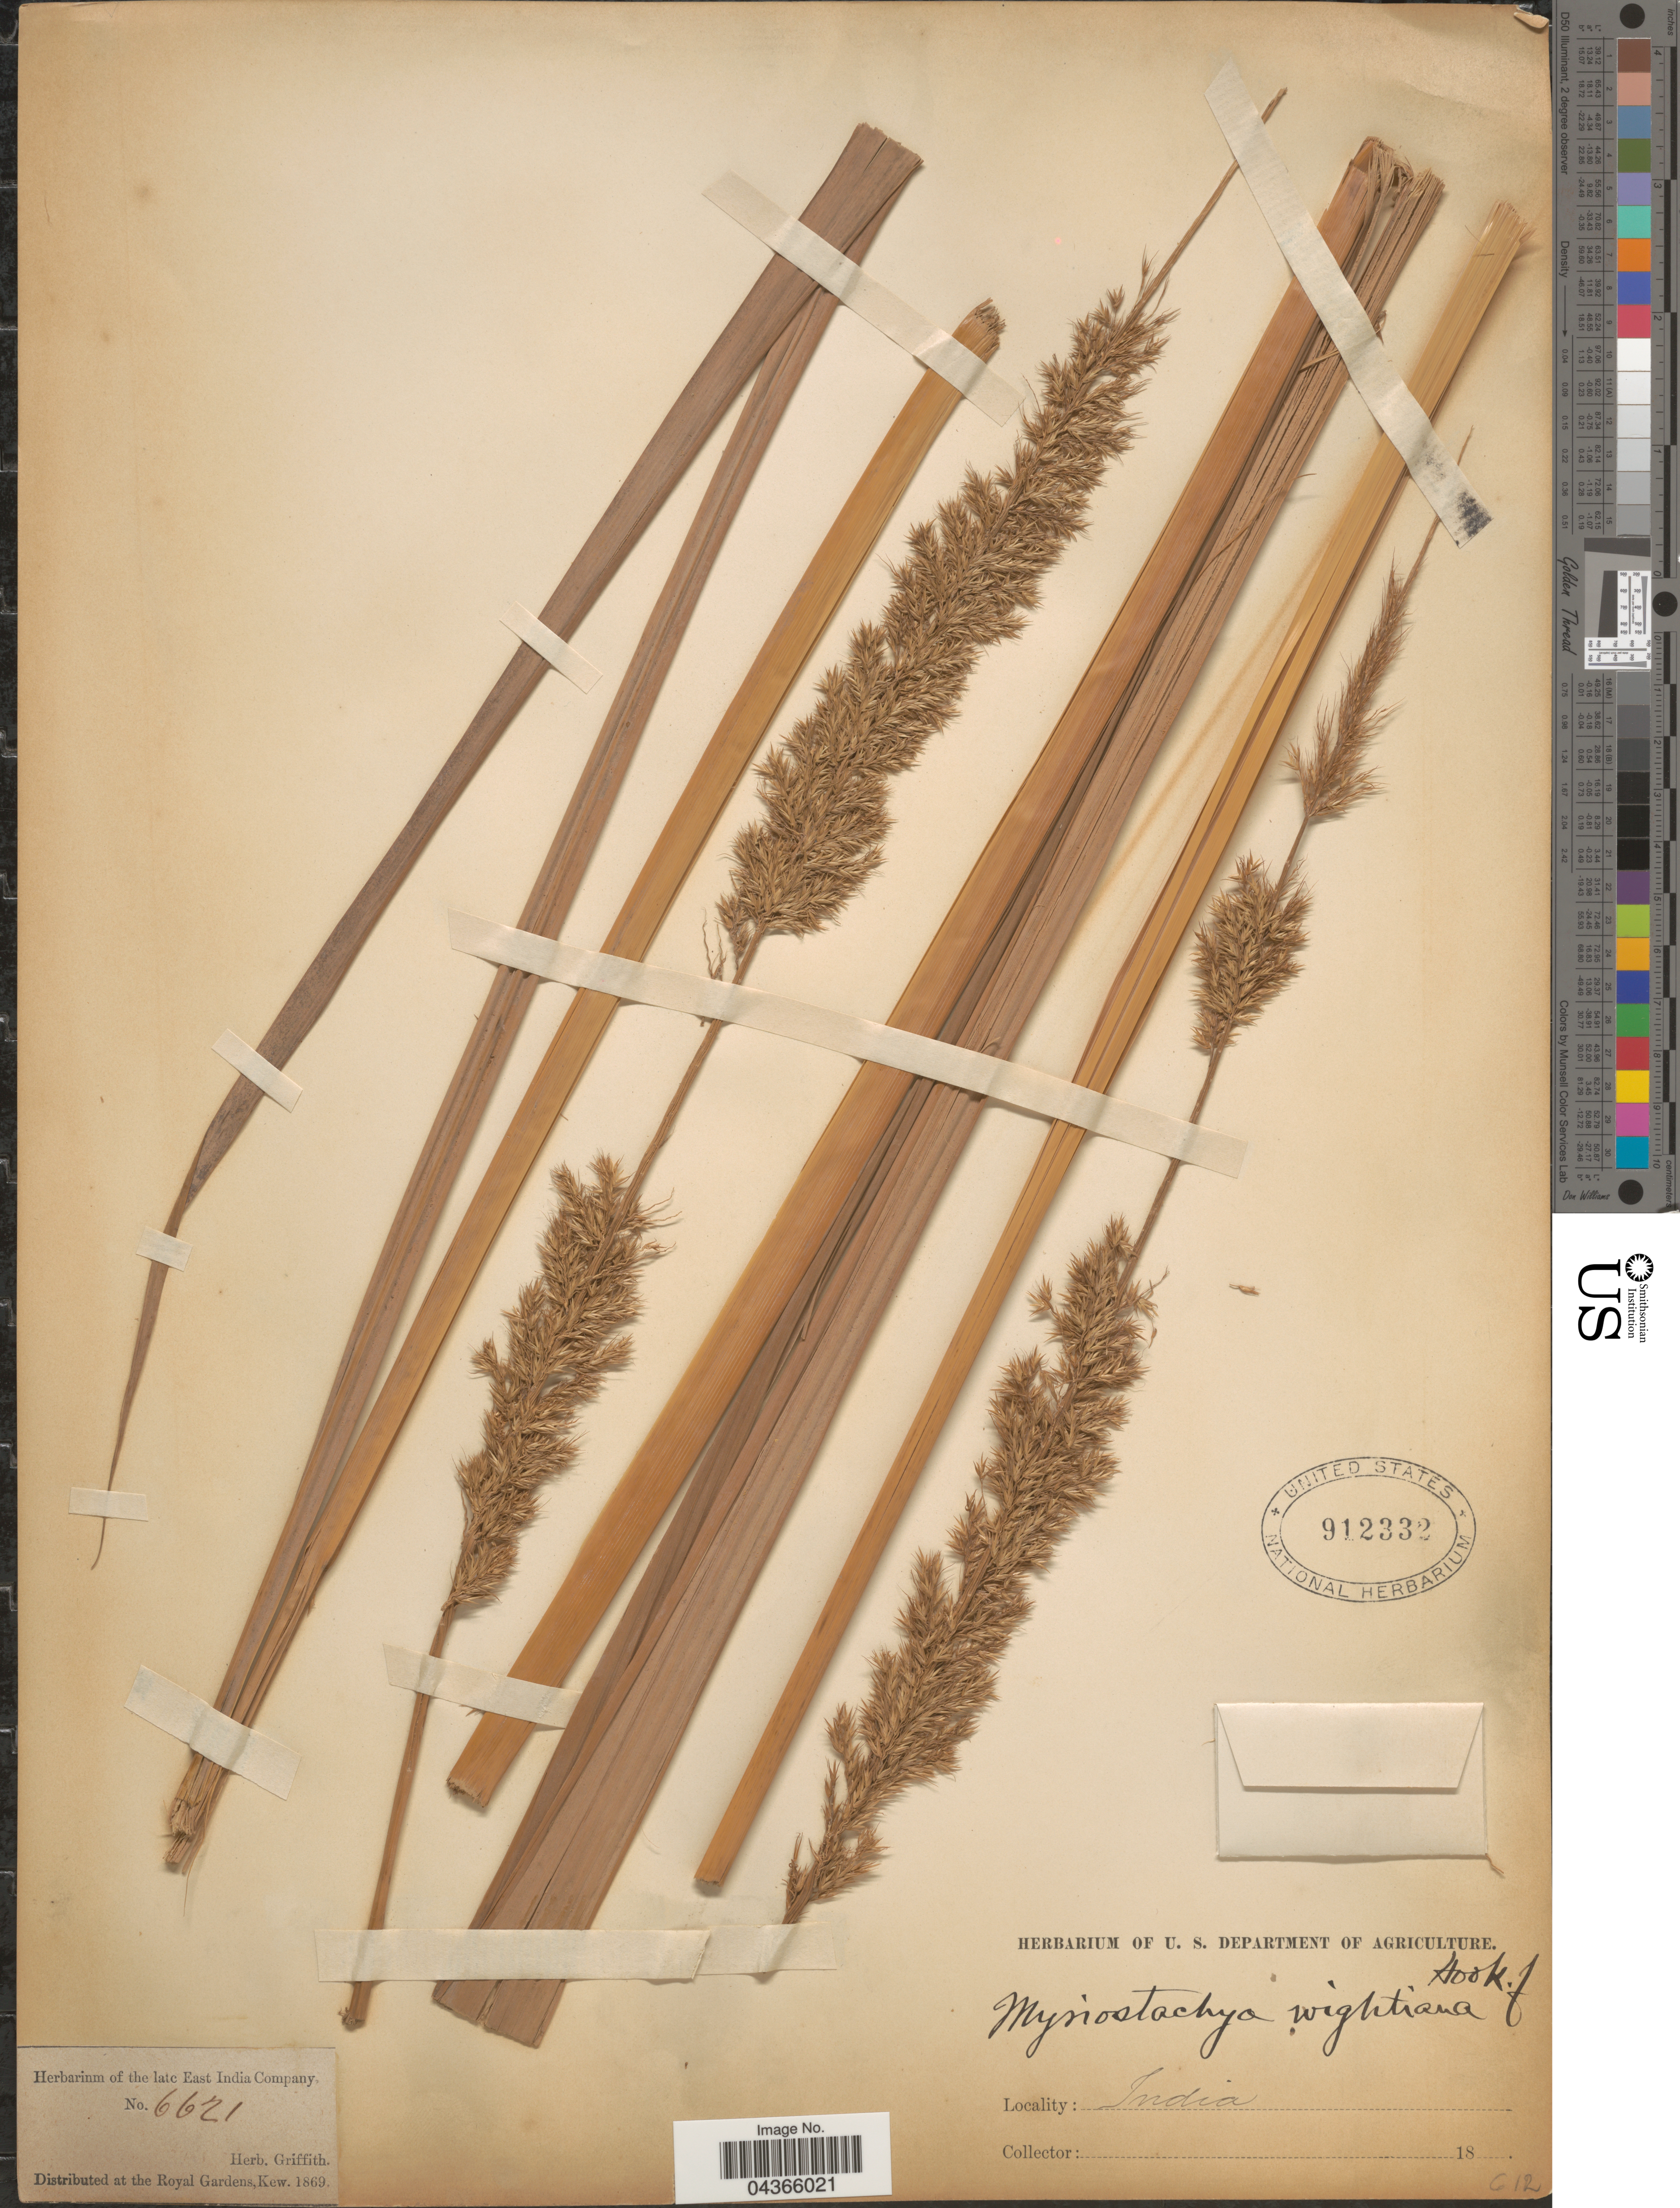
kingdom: Plantae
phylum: Tracheophyta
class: Liliopsida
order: Poales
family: Poaceae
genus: Myriostachya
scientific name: Myriostachya wightiana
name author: (Nees ex Steud.) Hook. f.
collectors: ex herb. Griffith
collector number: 6621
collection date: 1869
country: India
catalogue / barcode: US 912332